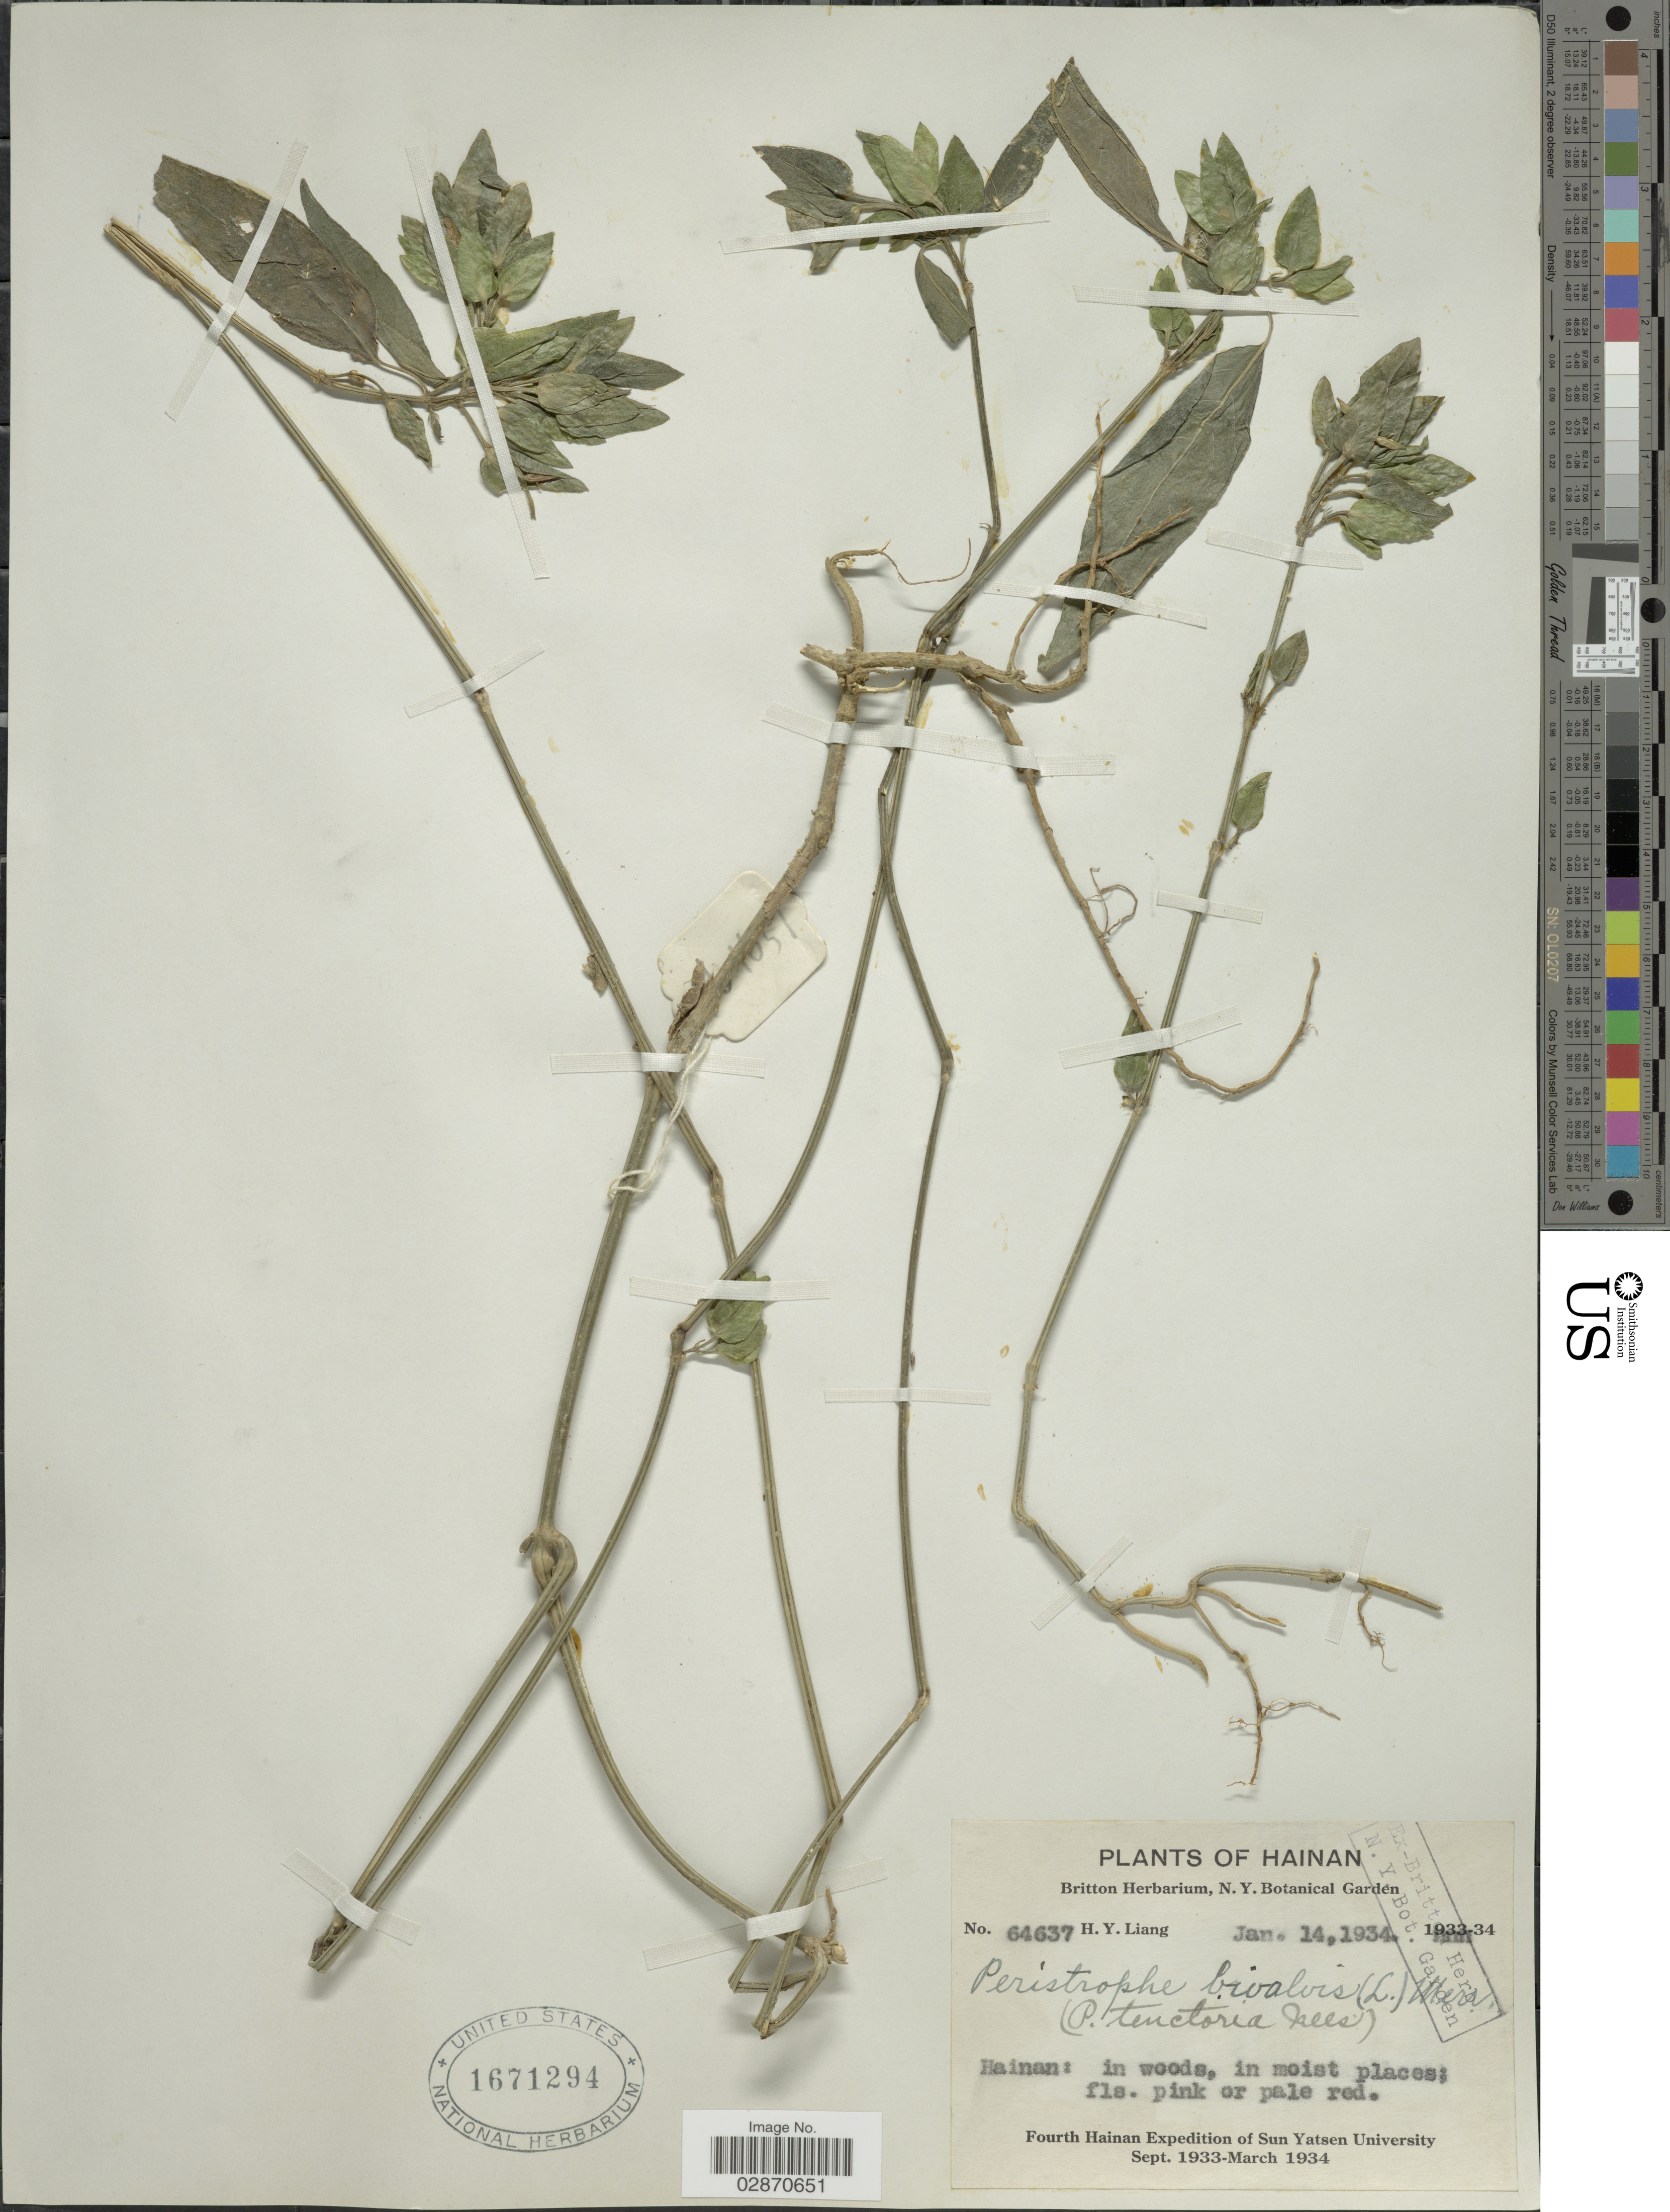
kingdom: Plantae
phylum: Tracheophyta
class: Magnoliopsida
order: Lamiales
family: Acanthaceae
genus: Peristrophe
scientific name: Peristrophe bivalvis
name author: (L.) Merr.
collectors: H. Y. Liang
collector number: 64637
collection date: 1934-01-14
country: China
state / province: Hainan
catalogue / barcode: US 1671294